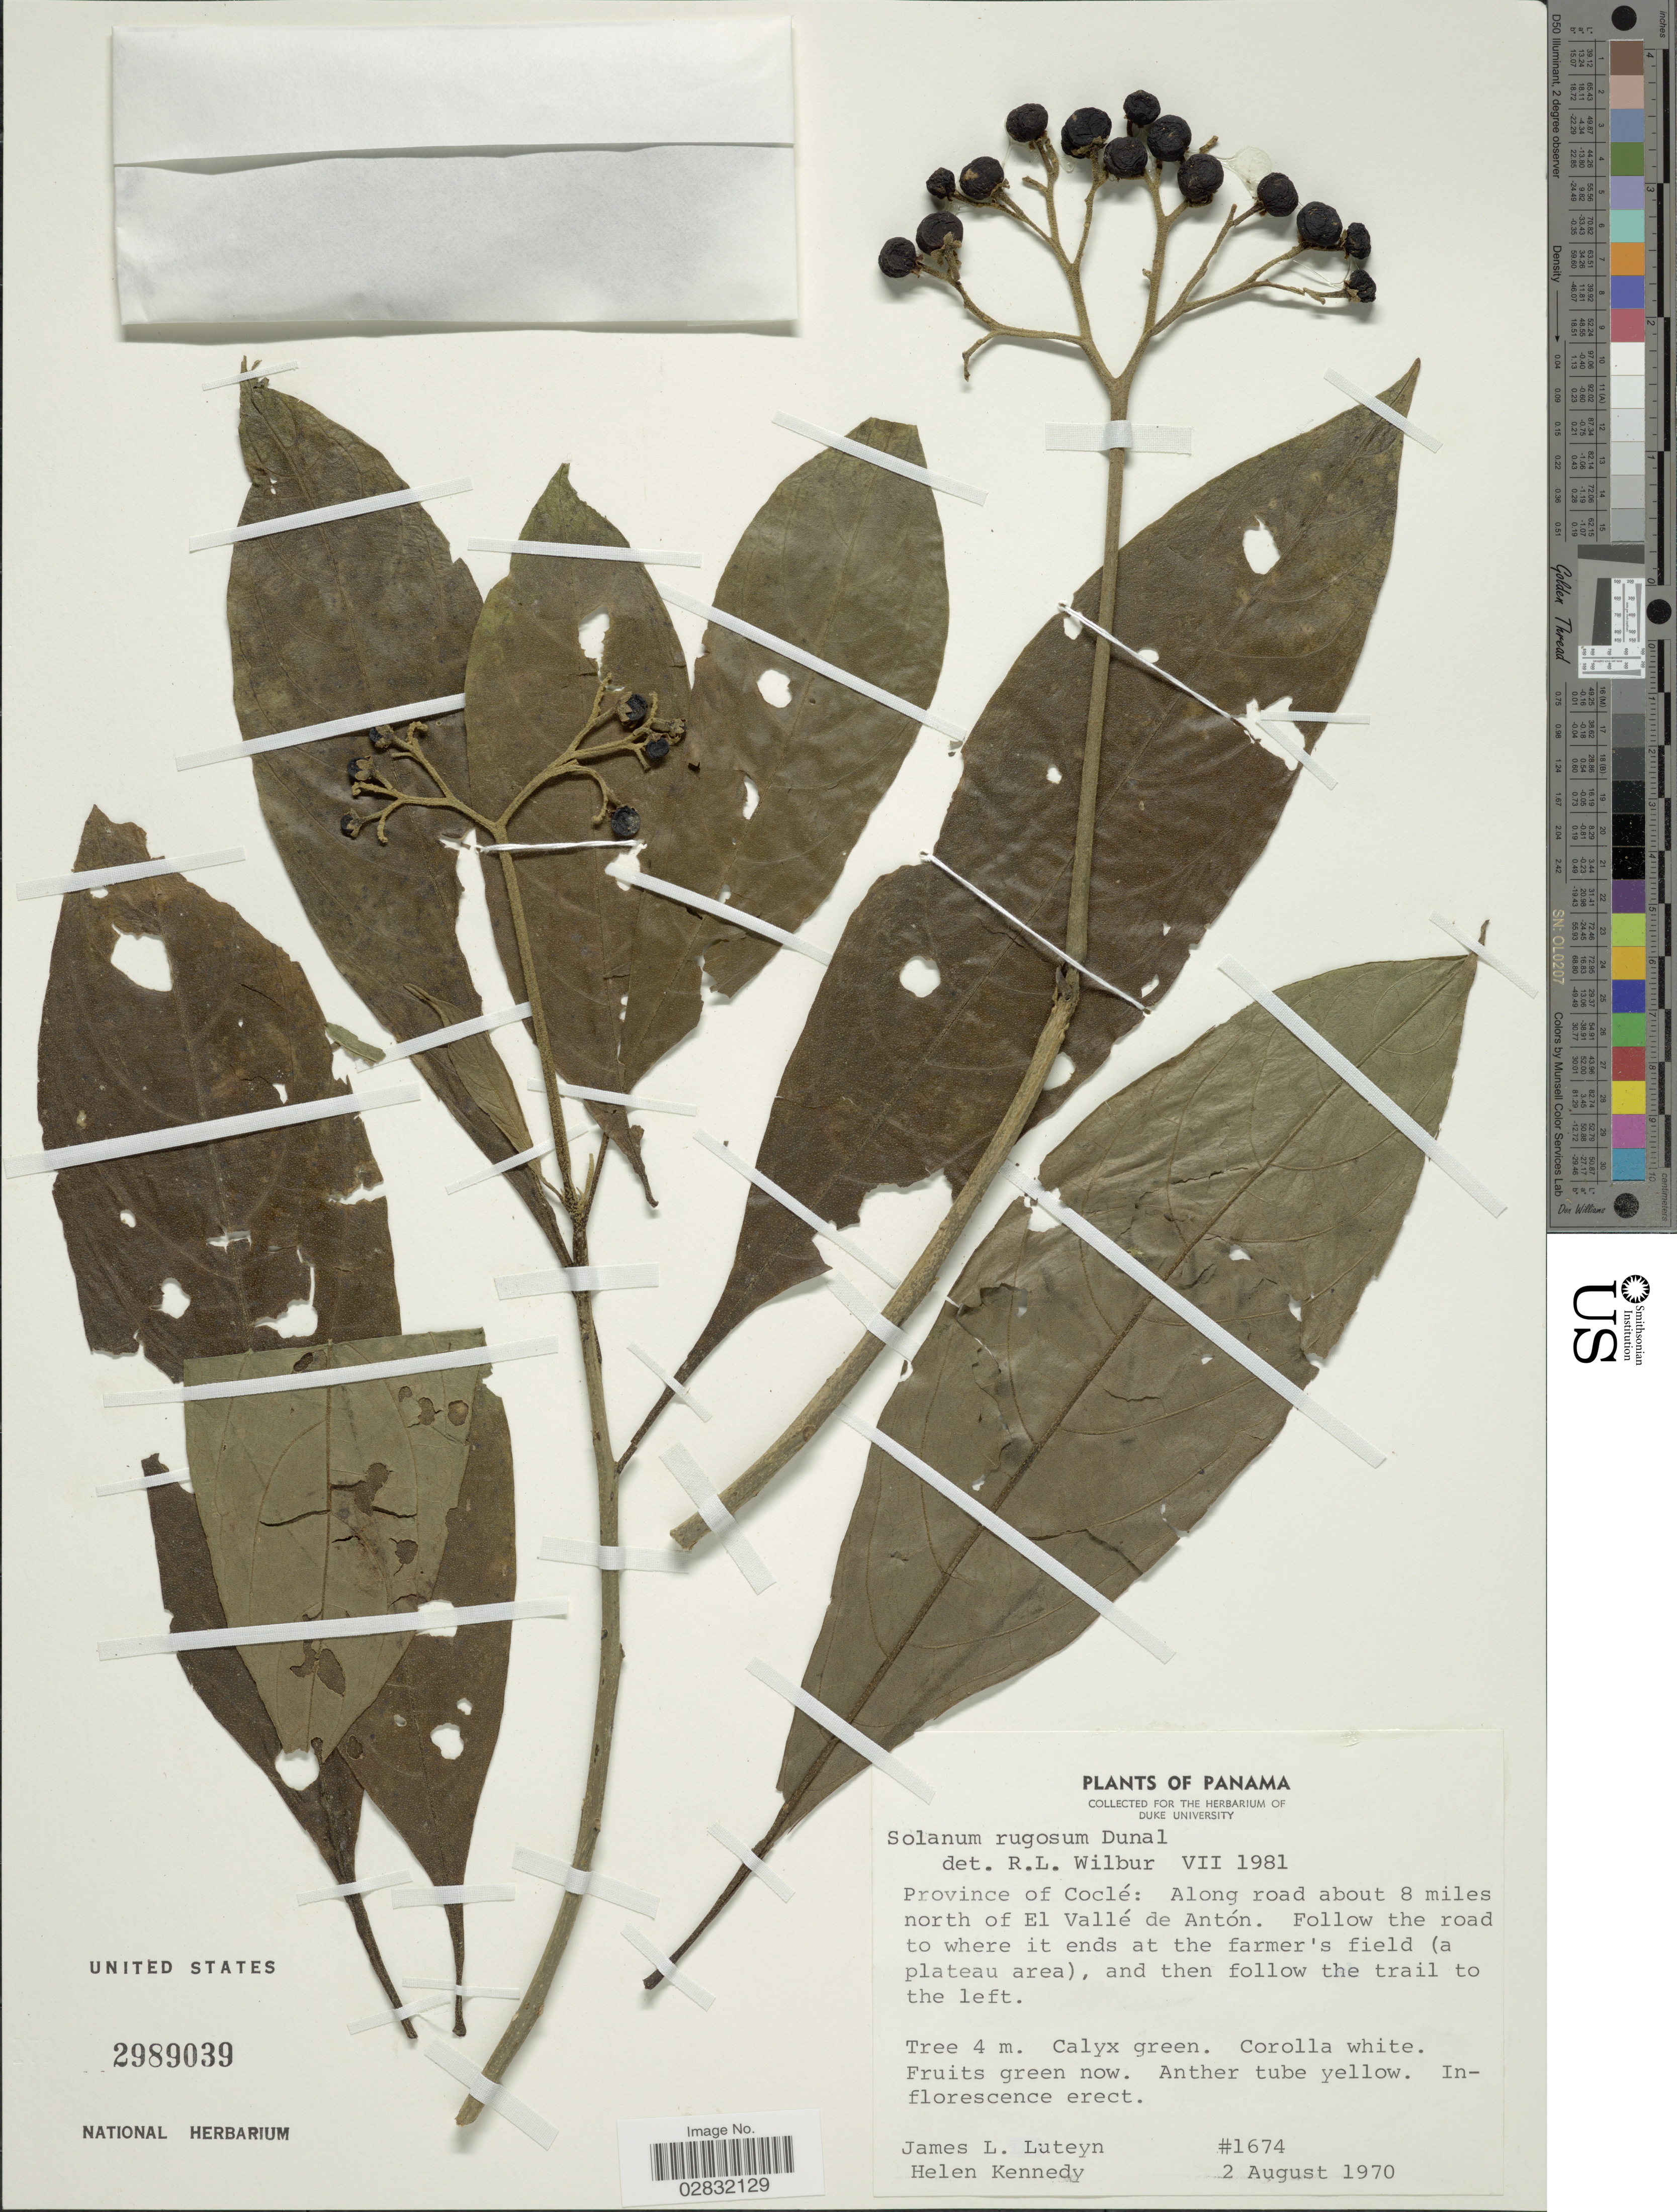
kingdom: Plantae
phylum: Tracheophyta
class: Magnoliopsida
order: Solanales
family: Solanaceae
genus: Solanum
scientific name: Solanum rugosum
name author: Dunal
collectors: J. L. Luteyn & H. Kennedy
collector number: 1674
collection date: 1970-08-02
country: Panama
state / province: Coclé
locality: Province of Coclé: Along road about 8 miles north of El Vallé de Antón, Follow the road to where it ends at the farmer's field (a plateau area) and then follow the trail to the left.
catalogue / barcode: US 2989039